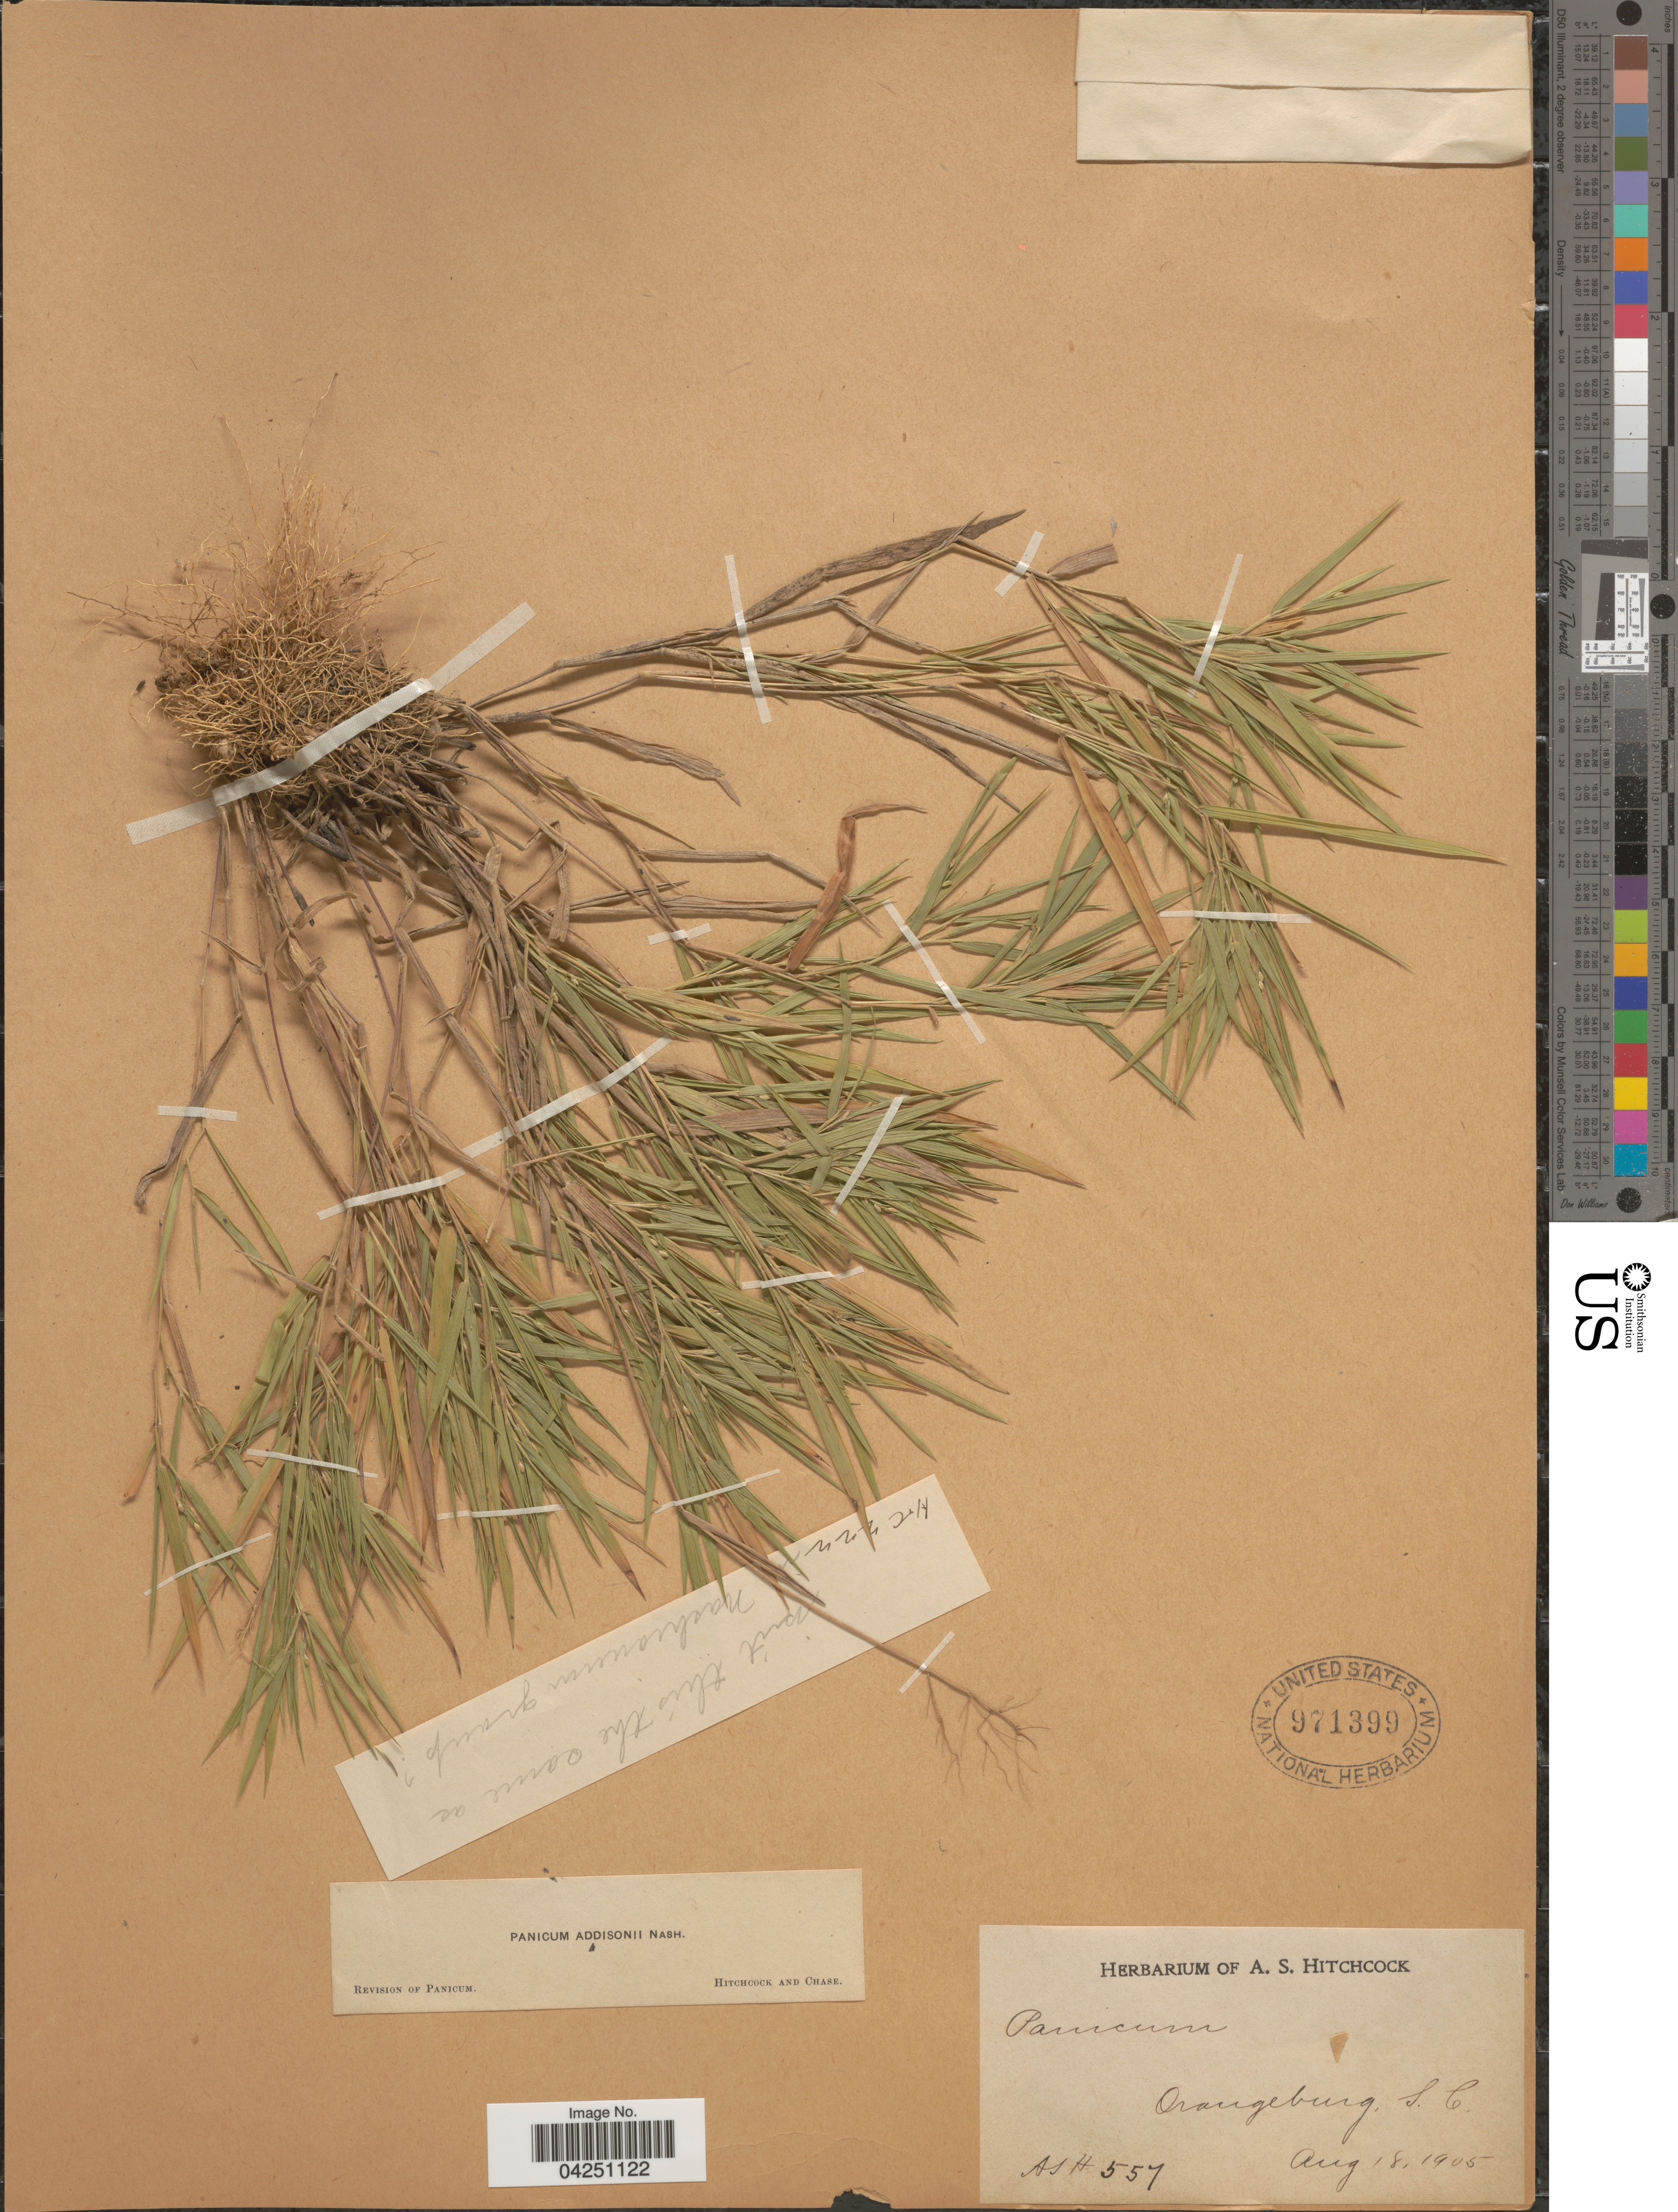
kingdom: Plantae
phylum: Tracheophyta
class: Liliopsida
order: Poales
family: Poaceae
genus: Dichanthelium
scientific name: Dichanthelium acuminatum var. acuminatum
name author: (Sw.) Gould & C.A. Clark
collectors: A. S. Hitchcock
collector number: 557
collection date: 1905-08-18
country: United States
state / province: South Carolina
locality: Orangeburg.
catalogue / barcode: US 971399